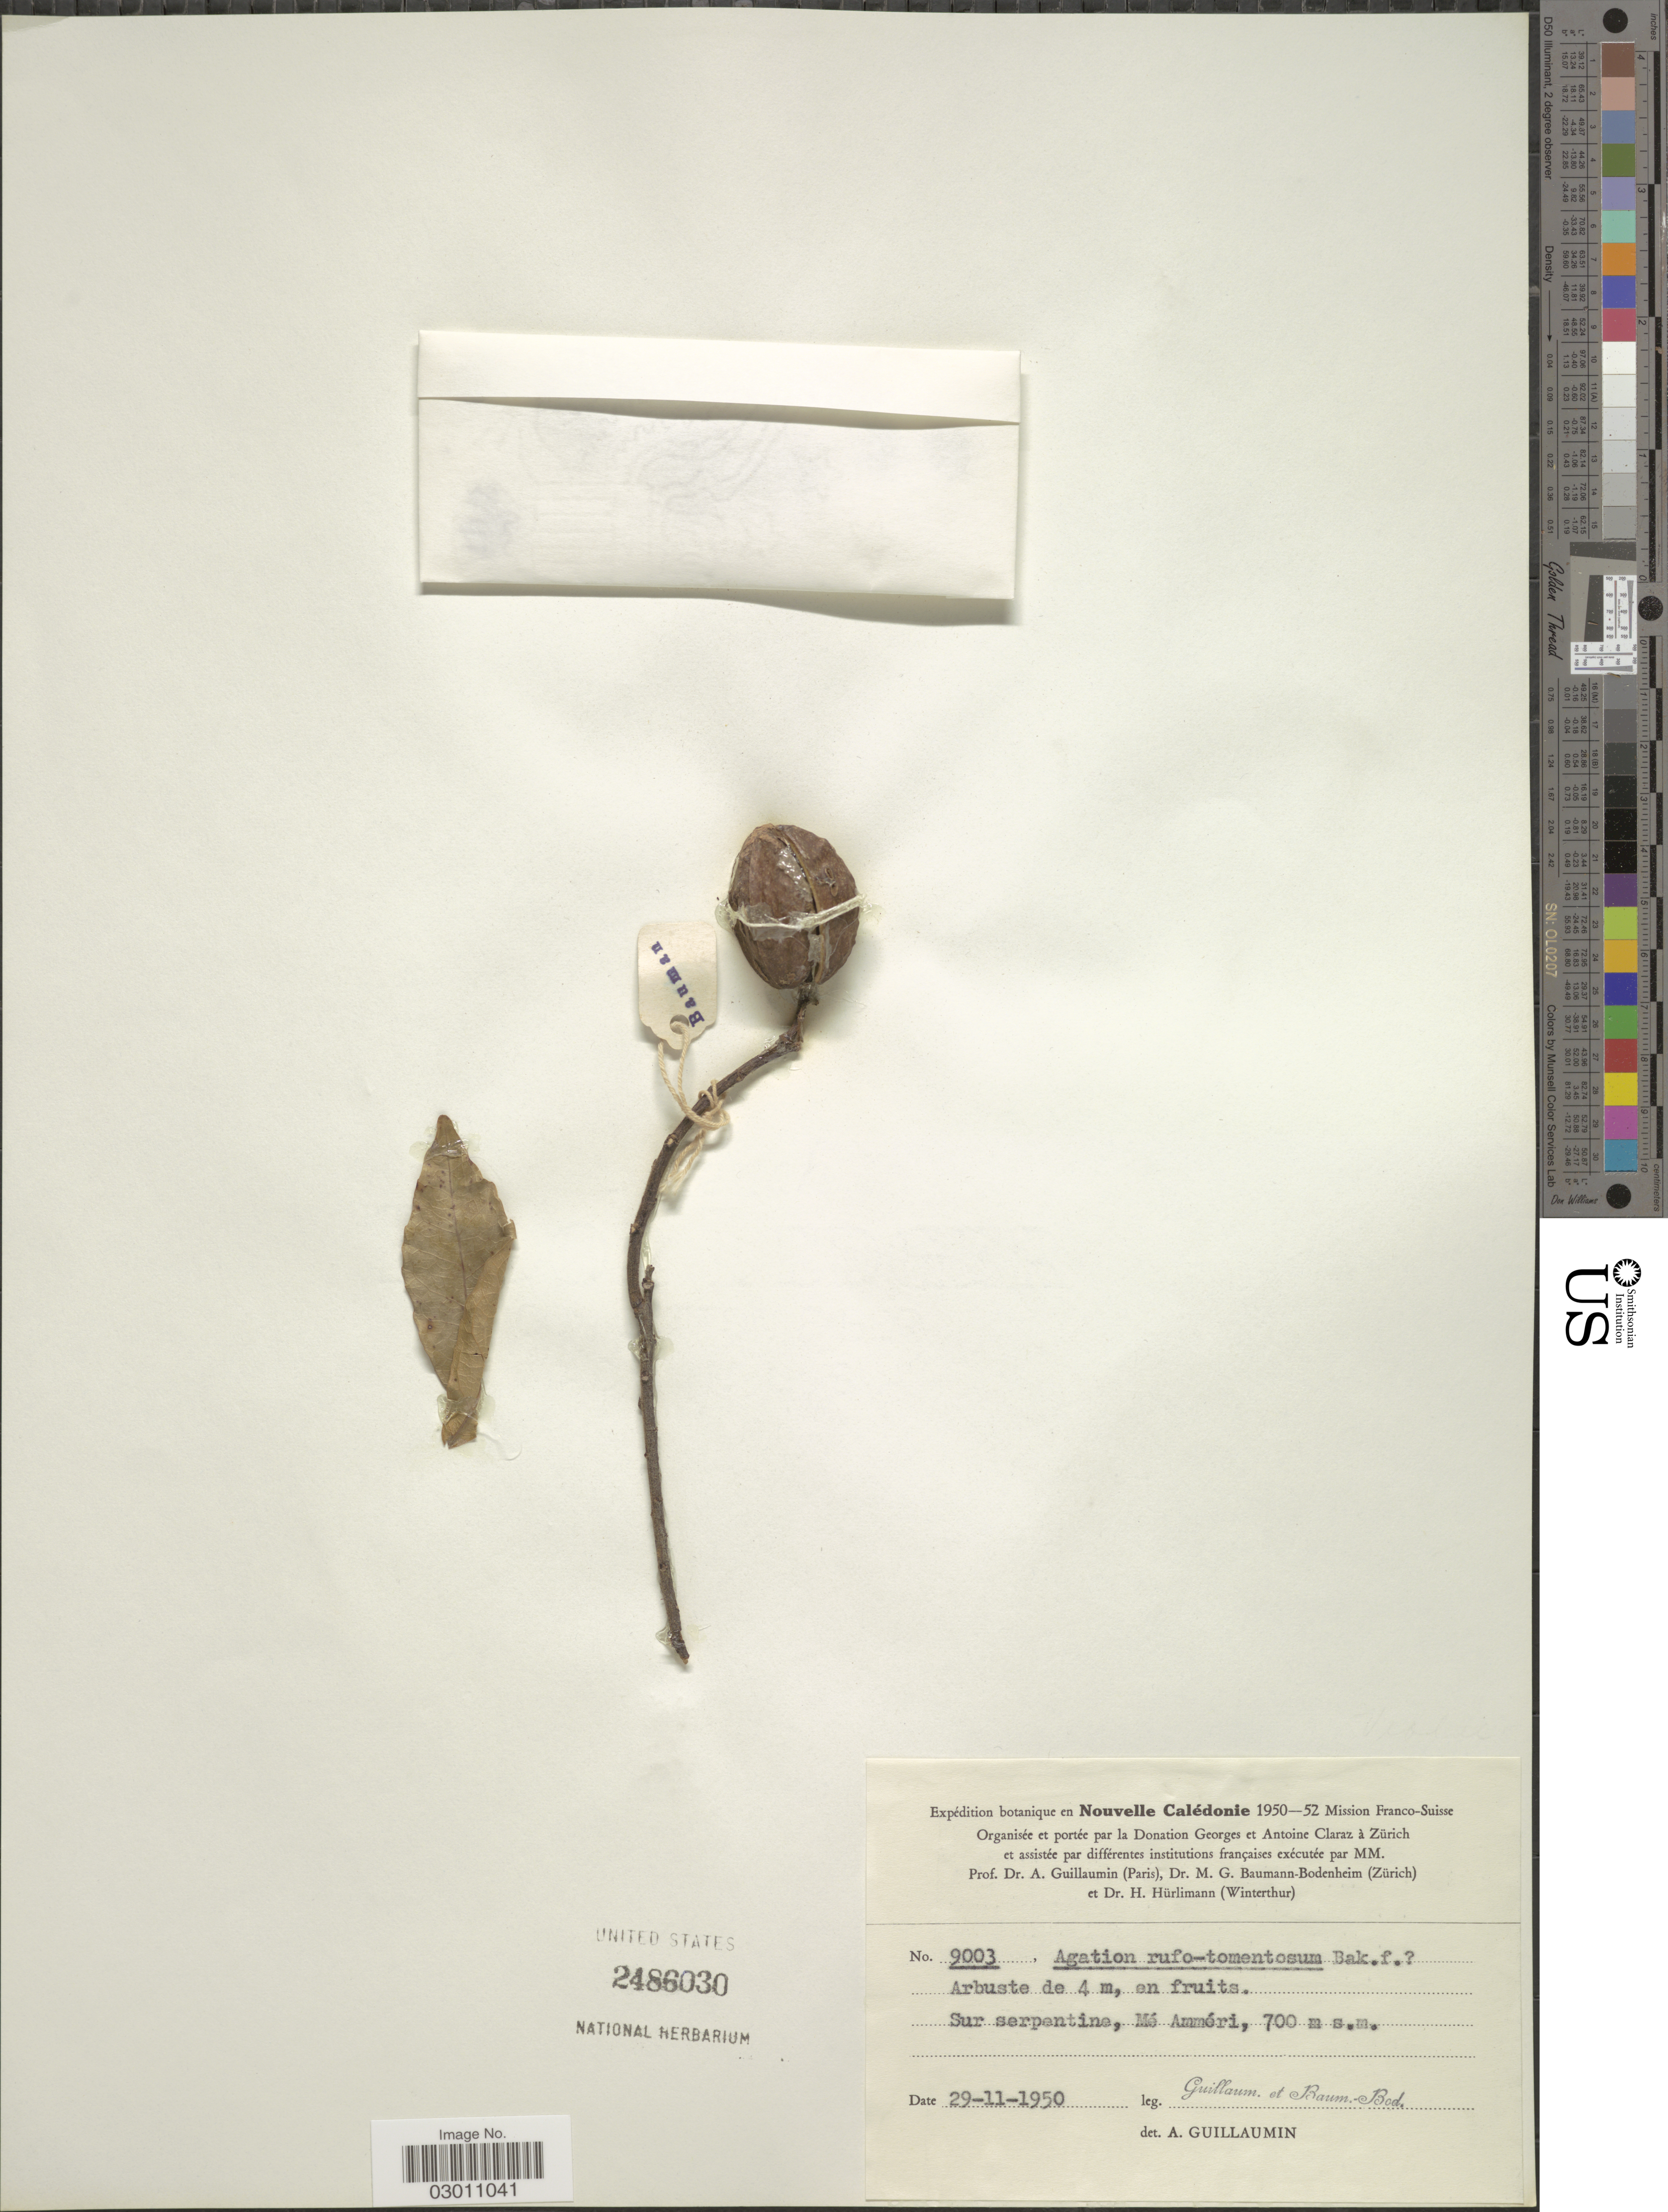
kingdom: Plantae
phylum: Tracheophyta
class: Magnoliopsida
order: Malpighiales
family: Violaceae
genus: Agatea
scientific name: Agatea rufotomentosa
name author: (Baker f.) Munzinger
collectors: A. Guillaumin & M. G. Baumann-Bodenheim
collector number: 9003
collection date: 1950-11-29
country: New Caledonia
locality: Nouvelle Calédonie. Sur serpentine, Mé Amméri.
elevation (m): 700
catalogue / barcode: US 2486030